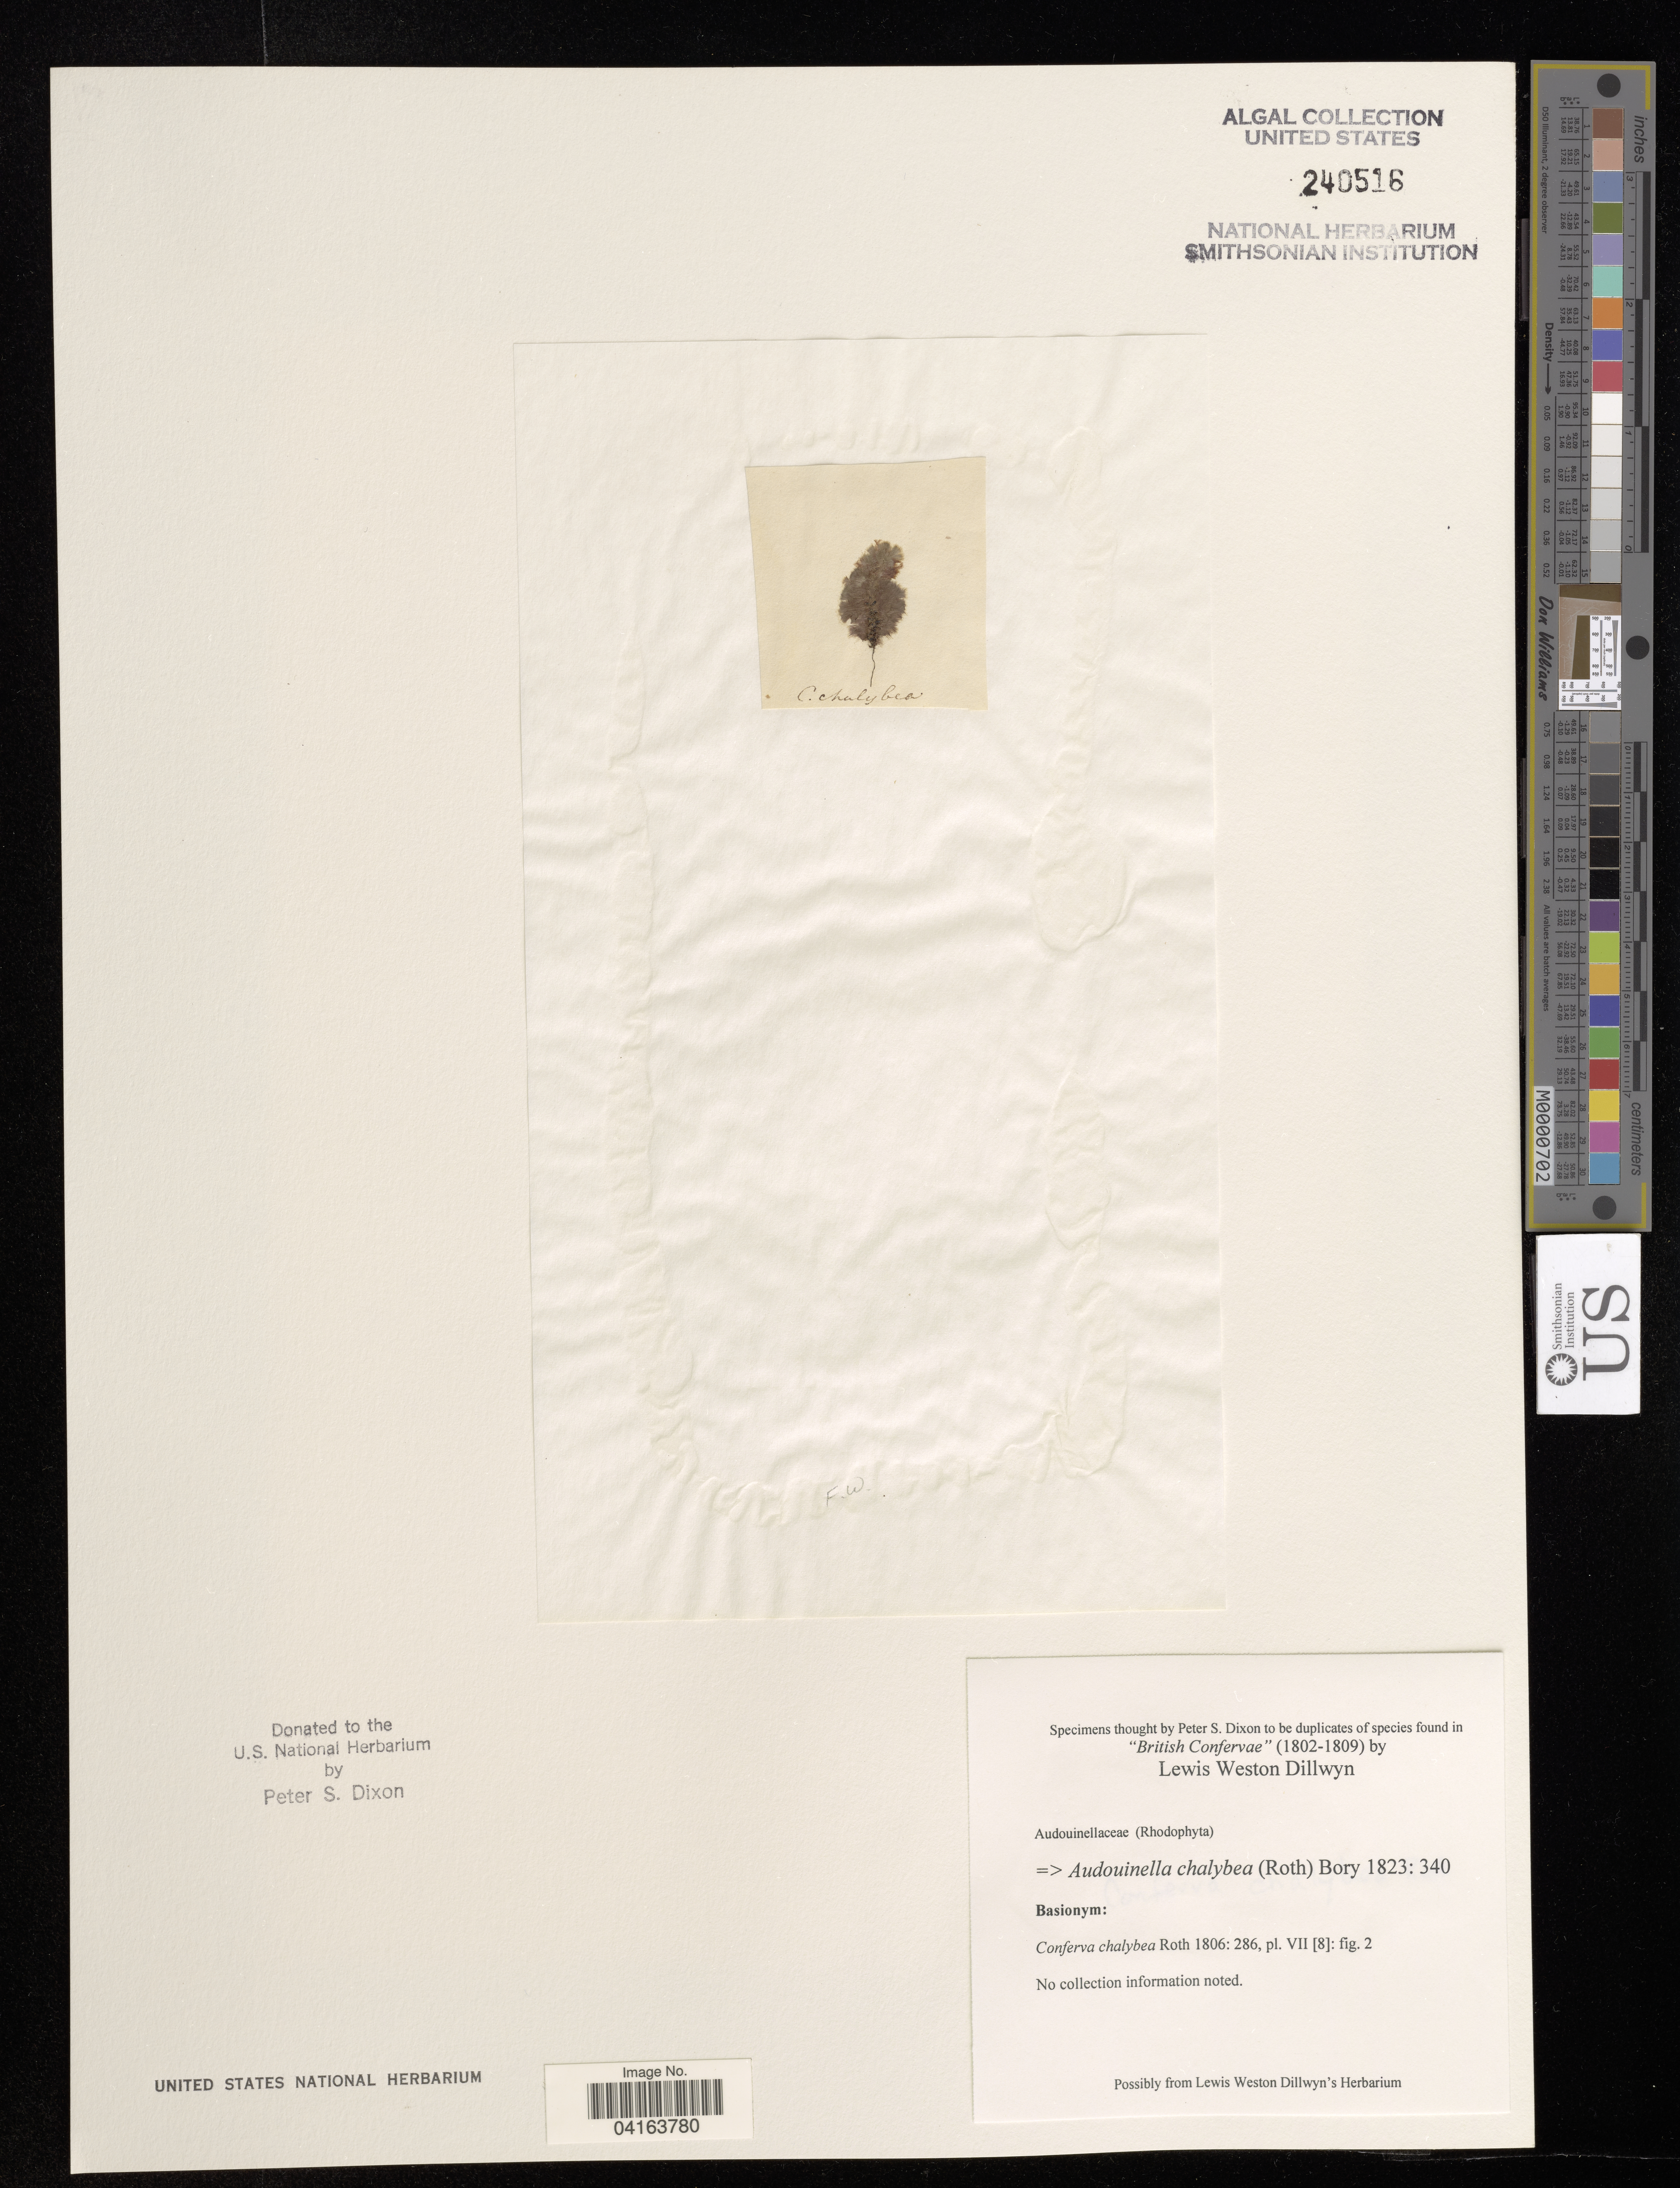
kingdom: Plantae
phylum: Rhodophyta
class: Florideophyceae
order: Acrochaetiales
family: Audouinellaceae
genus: Audouinella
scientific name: Audouinella chalybea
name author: (Roth) Bory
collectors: P. S. Dixon & L. W. Dillwyn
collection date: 1802/1809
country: United Kingdom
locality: British Confervae.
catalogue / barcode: US 240516